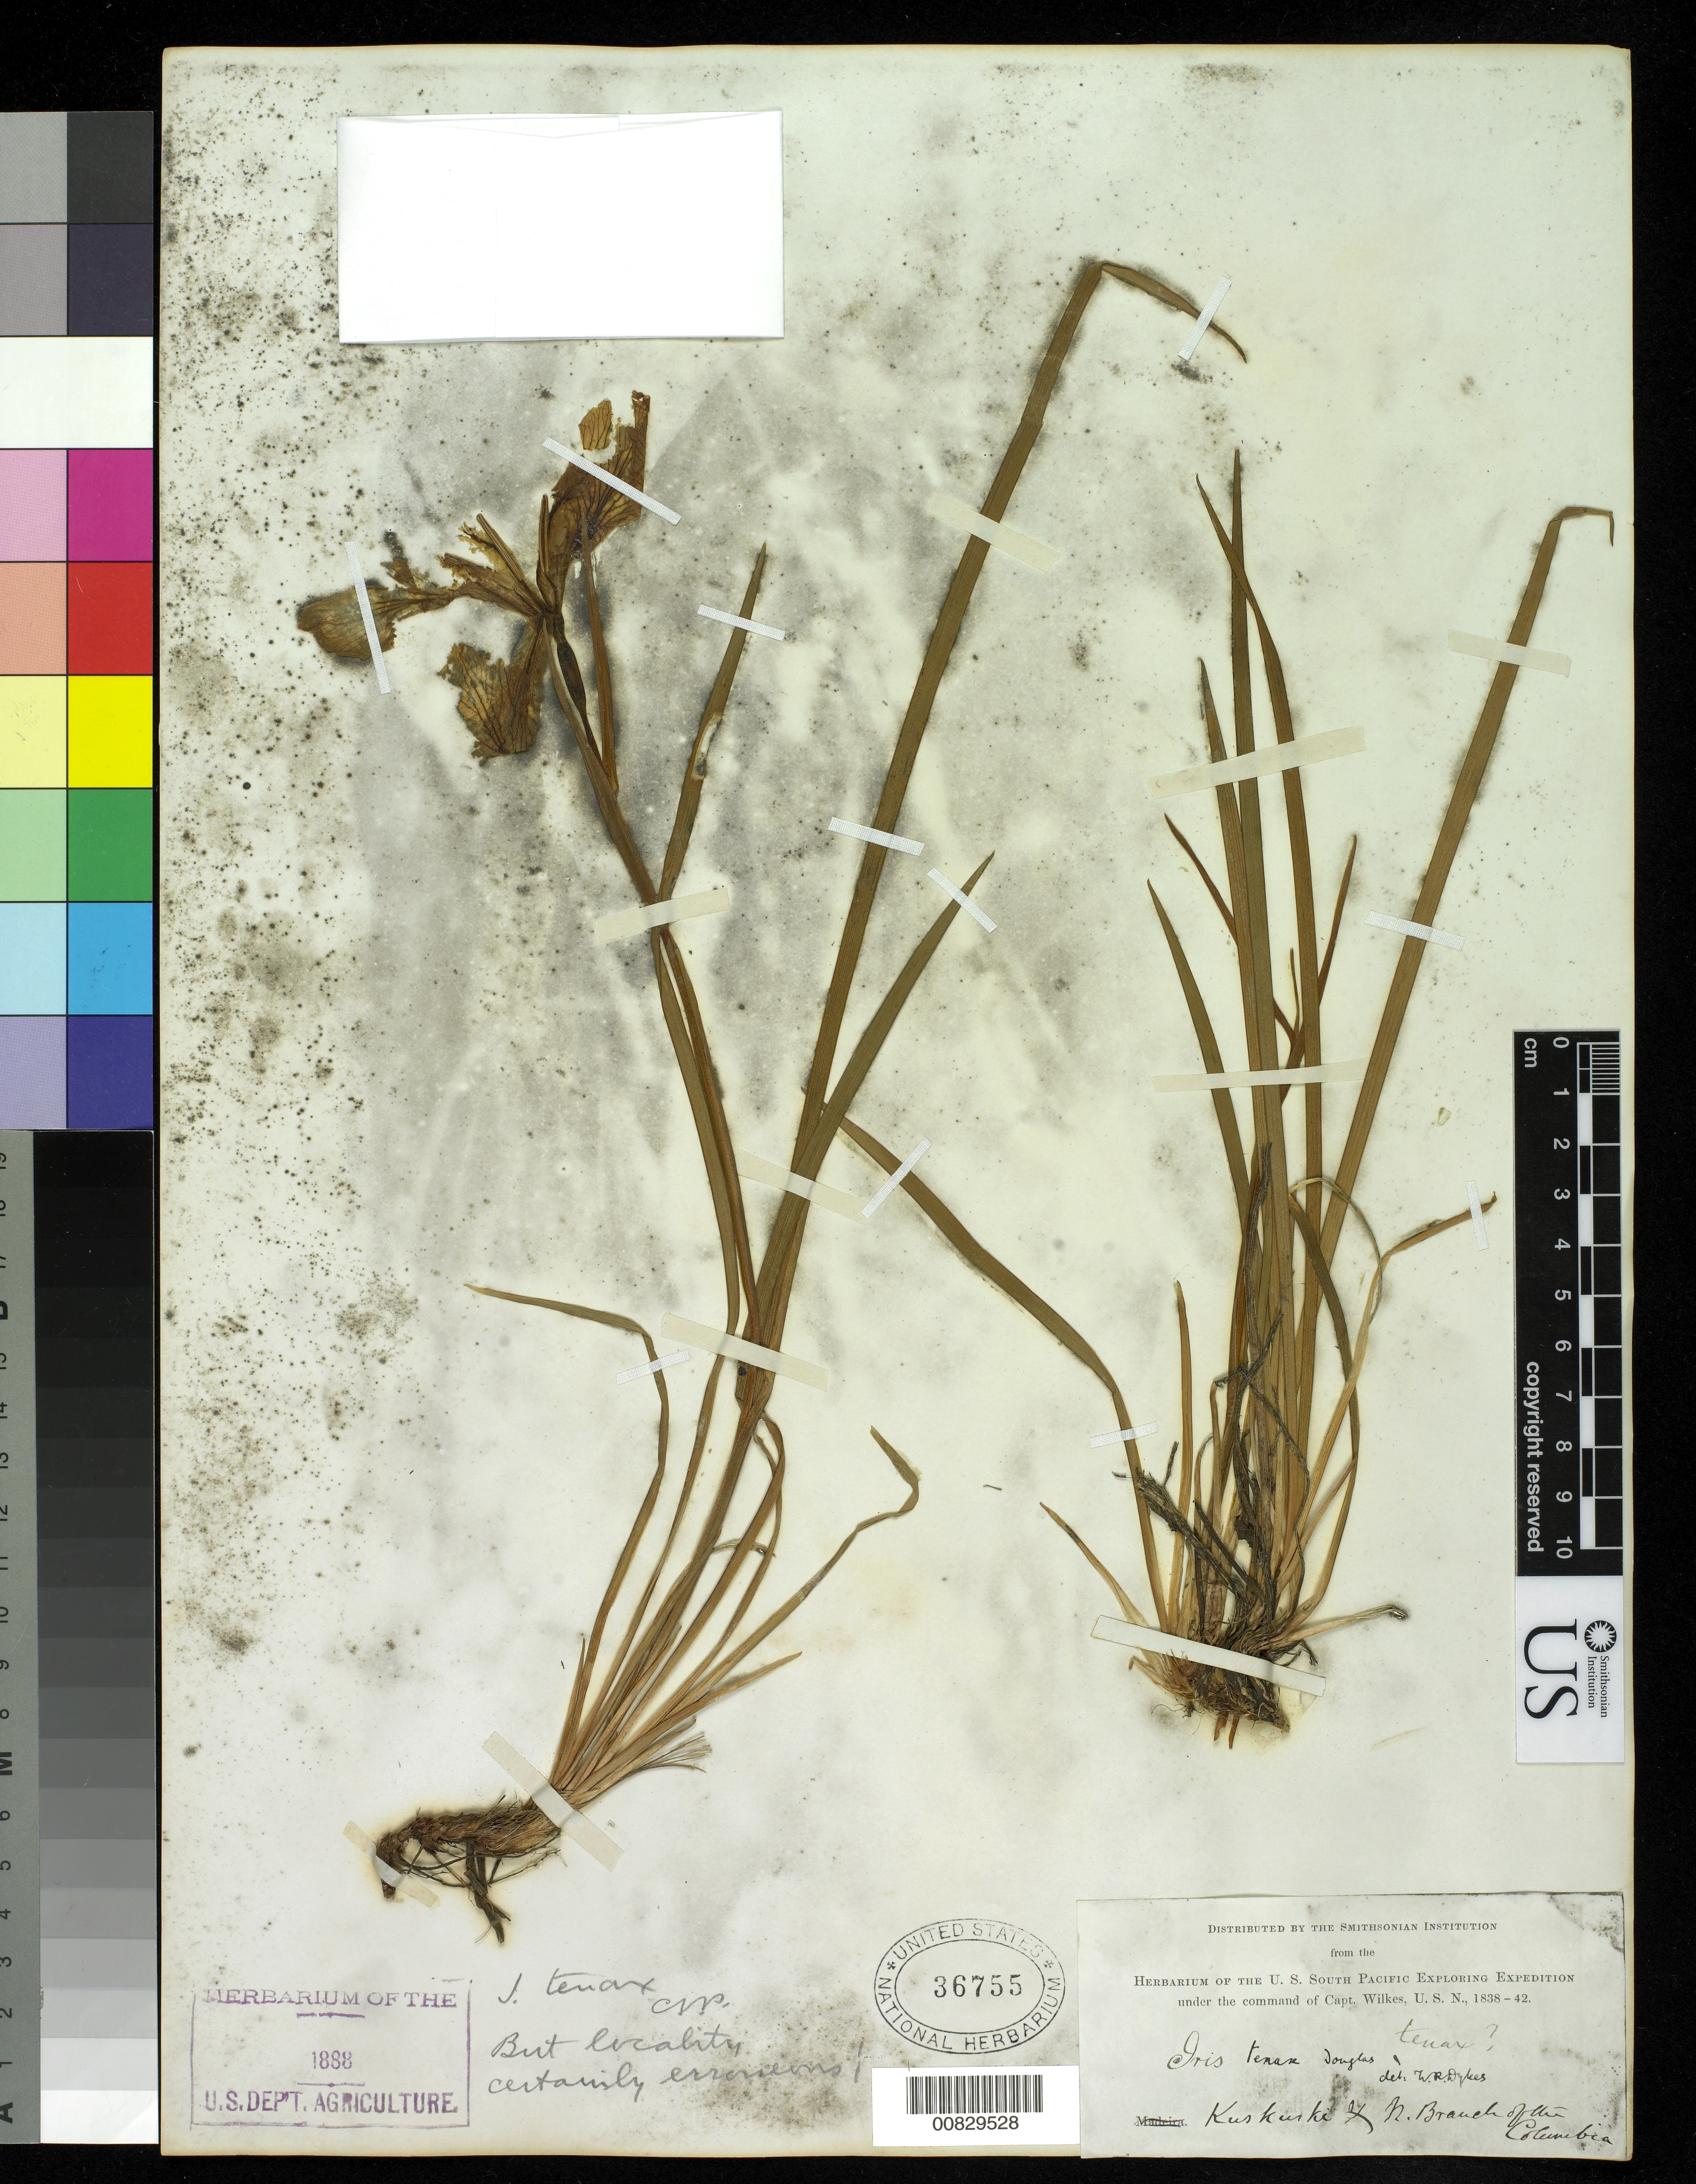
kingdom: Plantae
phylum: Tracheophyta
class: Liliopsida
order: Asparagales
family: Iridaceae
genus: Iris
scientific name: Iris tenax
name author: Douglas ex Lindl.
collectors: Wilkes Explor. Exped.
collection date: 1838/1842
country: United States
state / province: Oregon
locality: Kuskurki, N. Branch of the Columbia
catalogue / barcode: US 36755